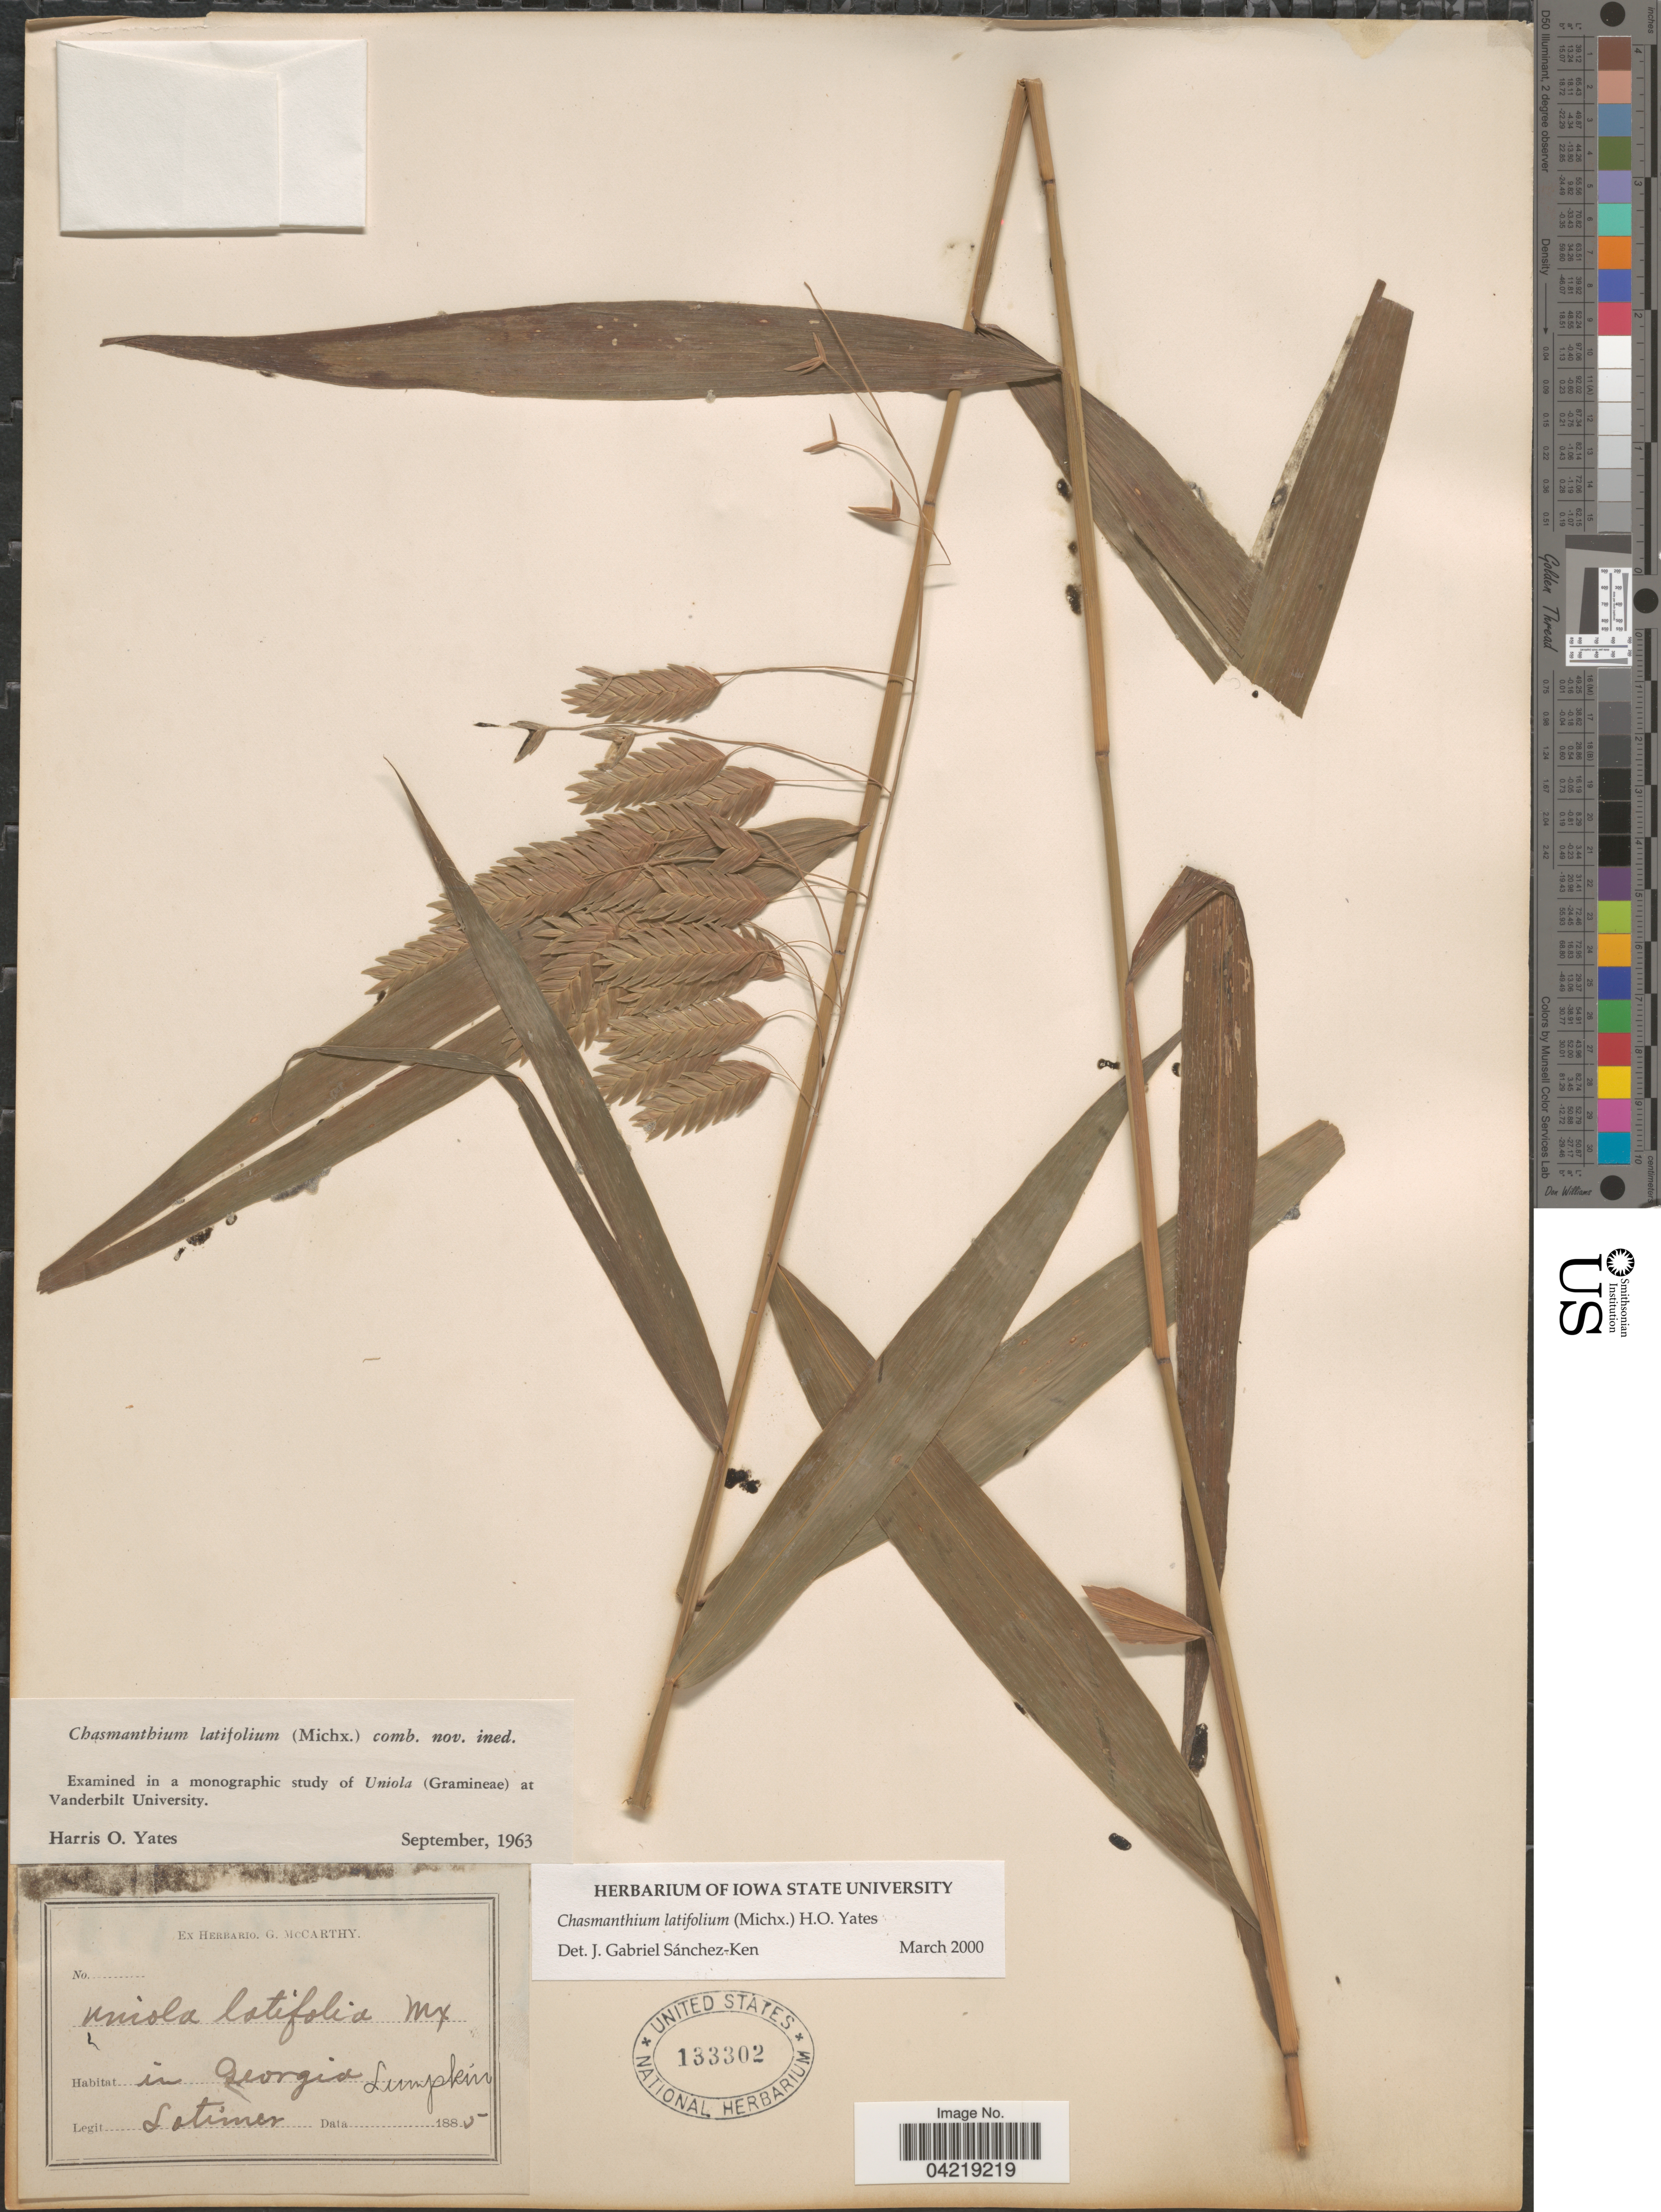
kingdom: Plantae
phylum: Tracheophyta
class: Liliopsida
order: Poales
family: Poaceae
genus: Chasmanthium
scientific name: Chasmanthium latifolium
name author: (Michx.) H.O. Yates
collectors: Latimer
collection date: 1885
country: United States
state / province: Georgia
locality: Lumpkin.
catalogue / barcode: US 133302